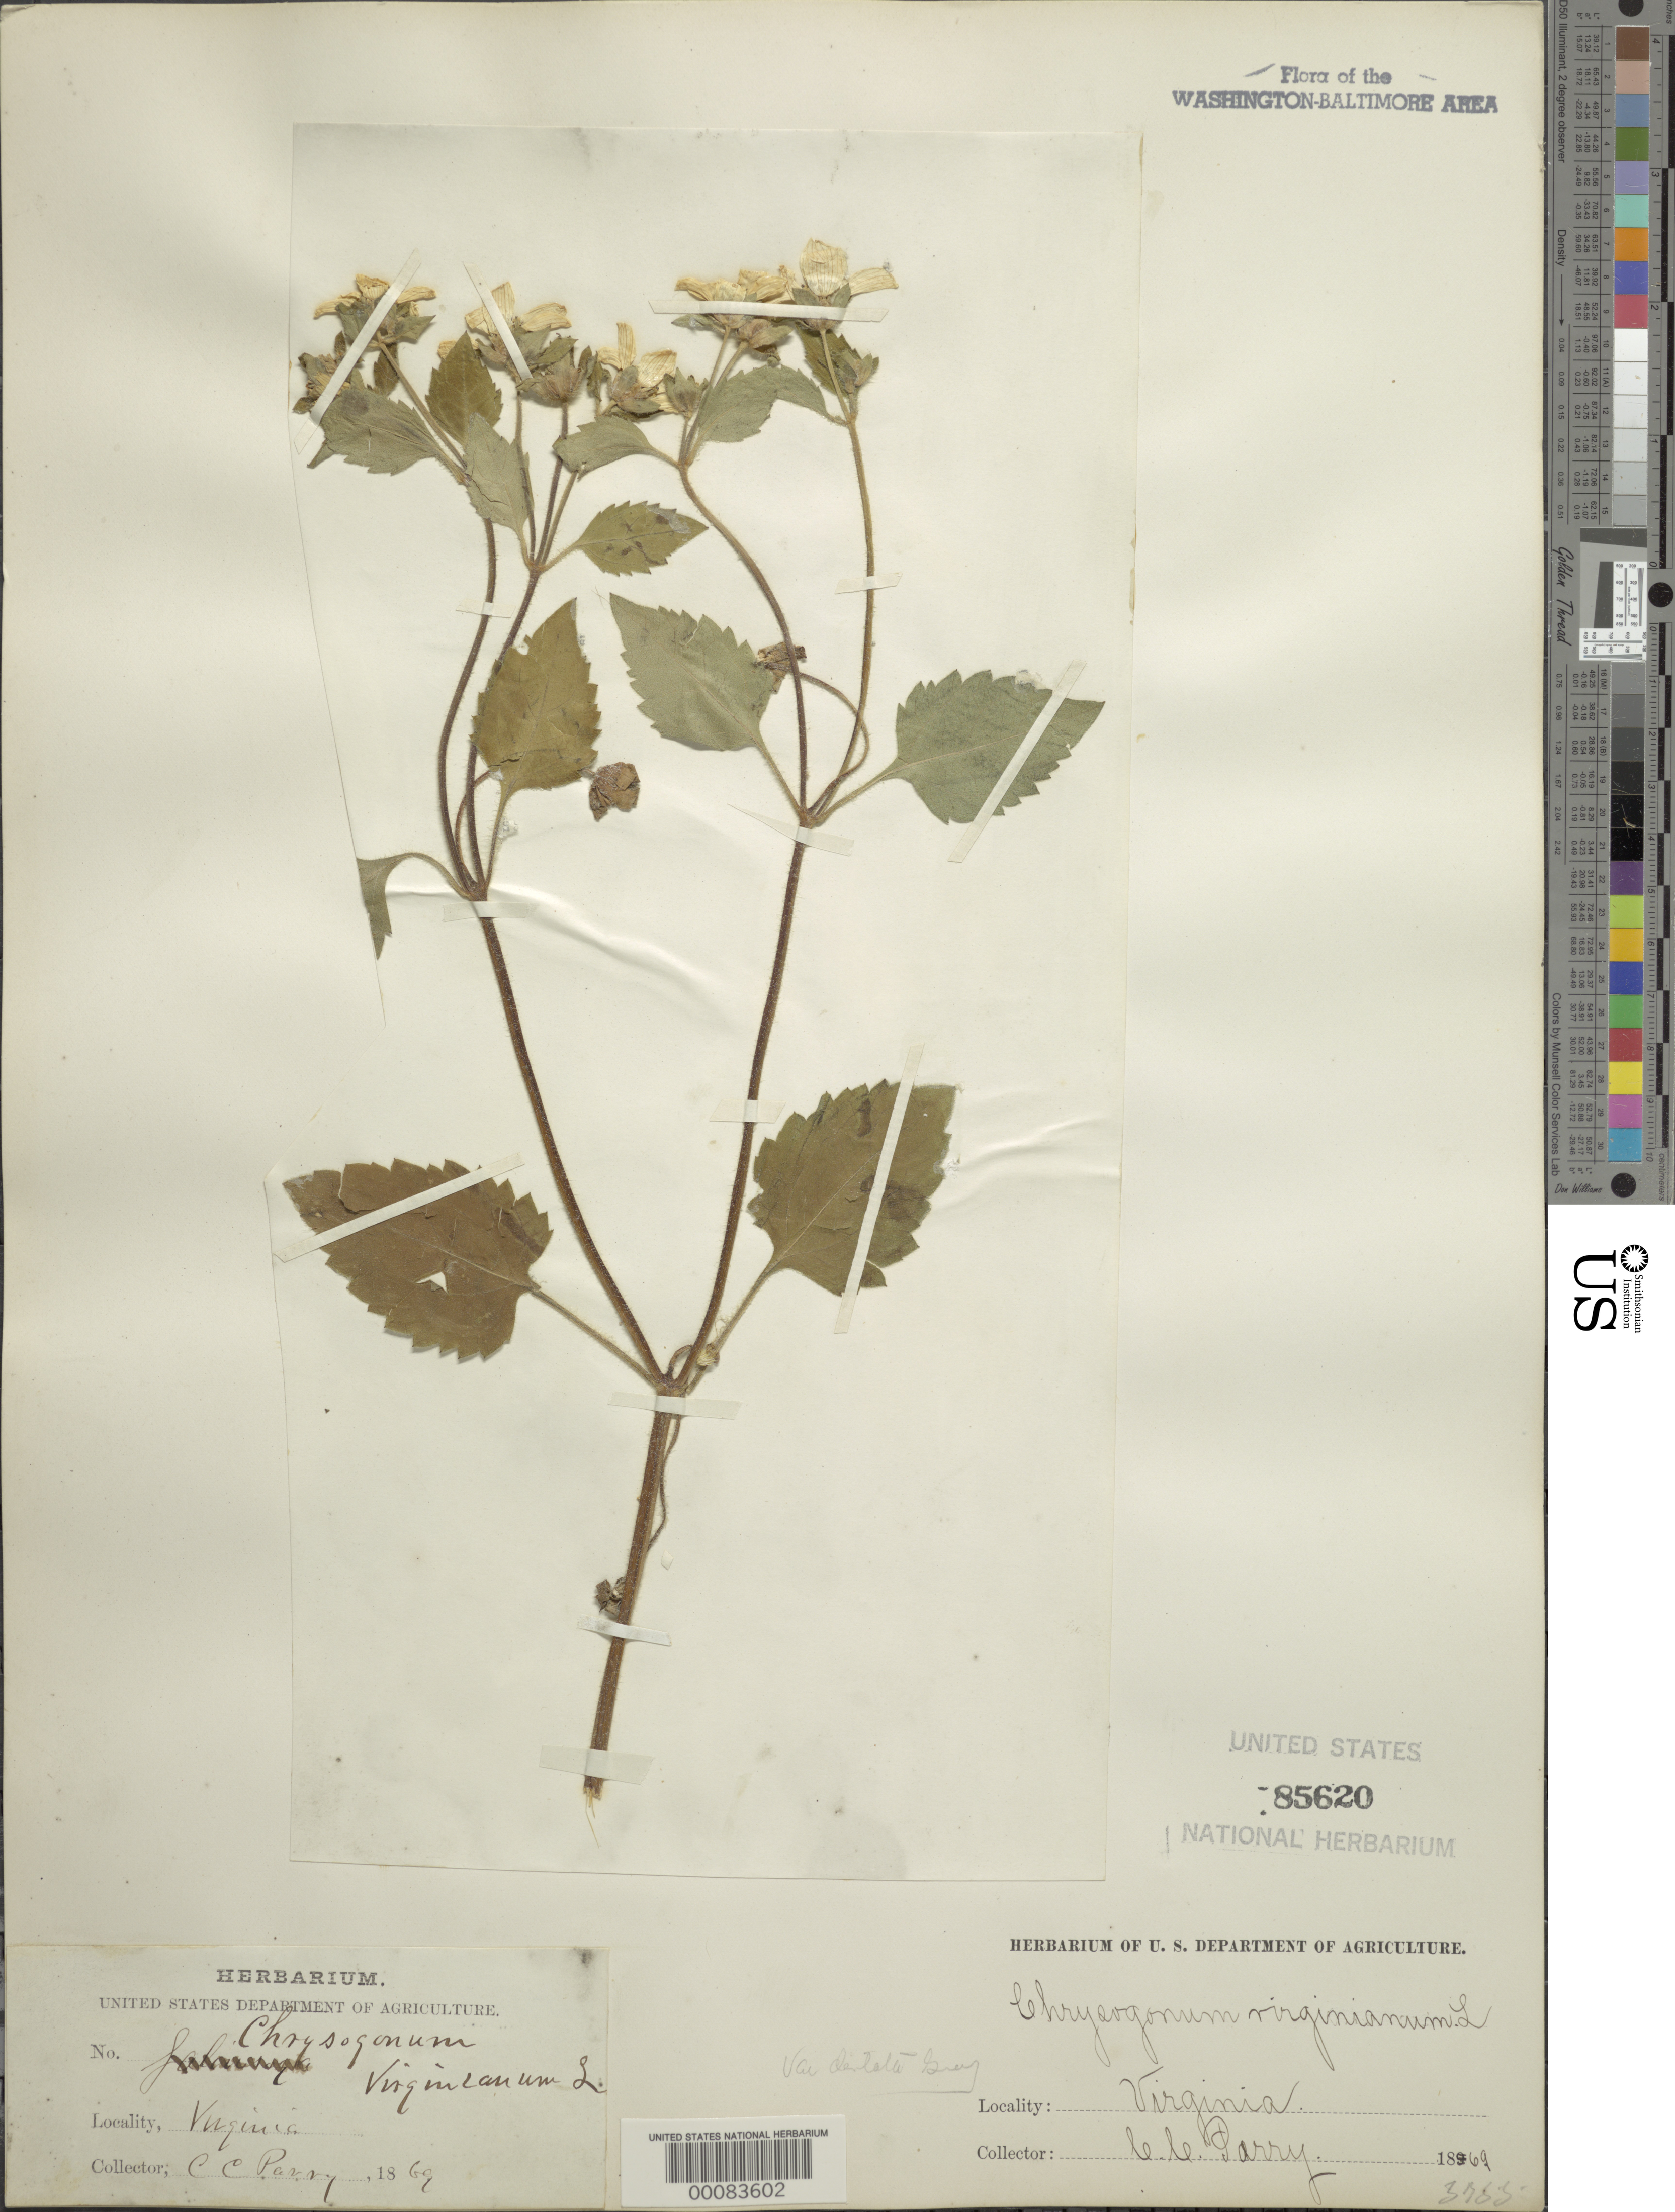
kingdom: Plantae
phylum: Tracheophyta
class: Magnoliopsida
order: Asterales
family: Asteraceae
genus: Chrysogonum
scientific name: Chrysogonum virginianum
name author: L.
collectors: C. C. Parry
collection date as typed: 1880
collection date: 1880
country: United States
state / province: Virginia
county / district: Fairfax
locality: West Falls Church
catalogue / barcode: US 85620